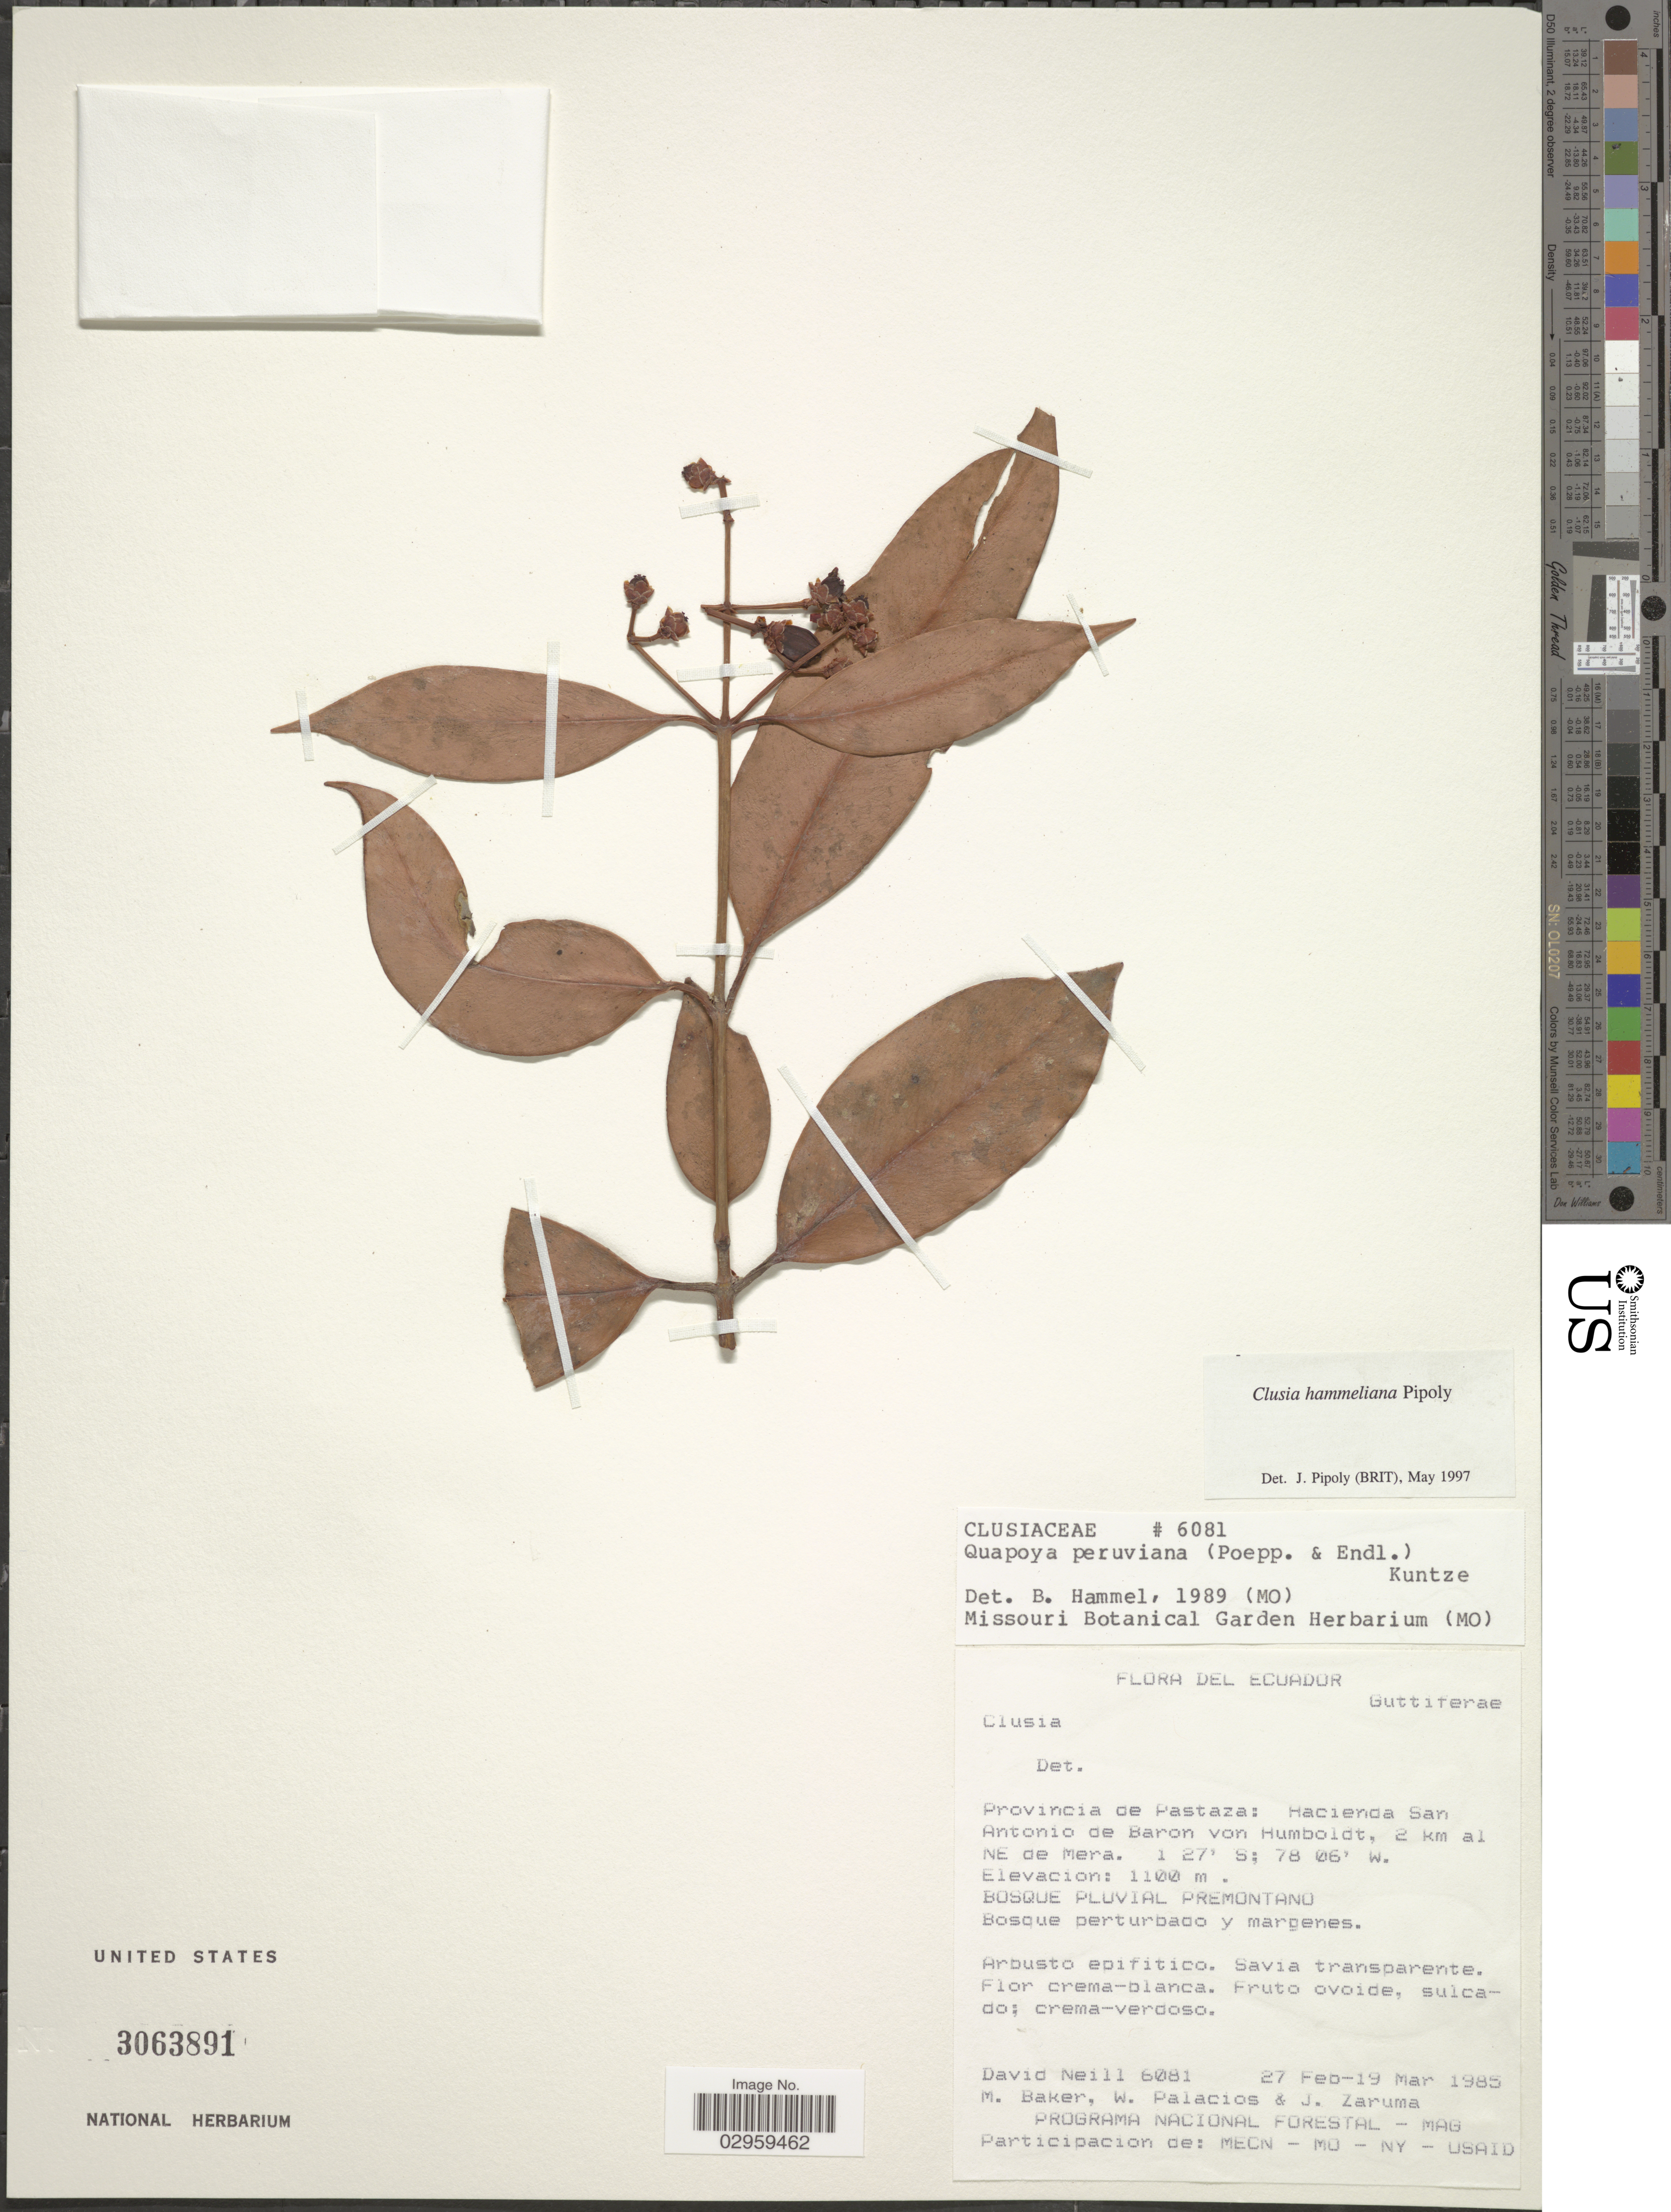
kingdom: Plantae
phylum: Tracheophyta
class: Magnoliopsida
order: Malpighiales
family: Clusiaceae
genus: Clusia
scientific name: Clusia hammeliana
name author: Pipoly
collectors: D. Neill, M. Baker, W. Palacios & J. Zaruma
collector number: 6081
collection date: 1985-02-27/1985-03-19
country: Ecuador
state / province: Pastaza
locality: Provincia de Pastaza: Hacienda San Antonio de Baron von Humboldt, 2 km al NE de Mera.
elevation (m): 1100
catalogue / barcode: US 3063891